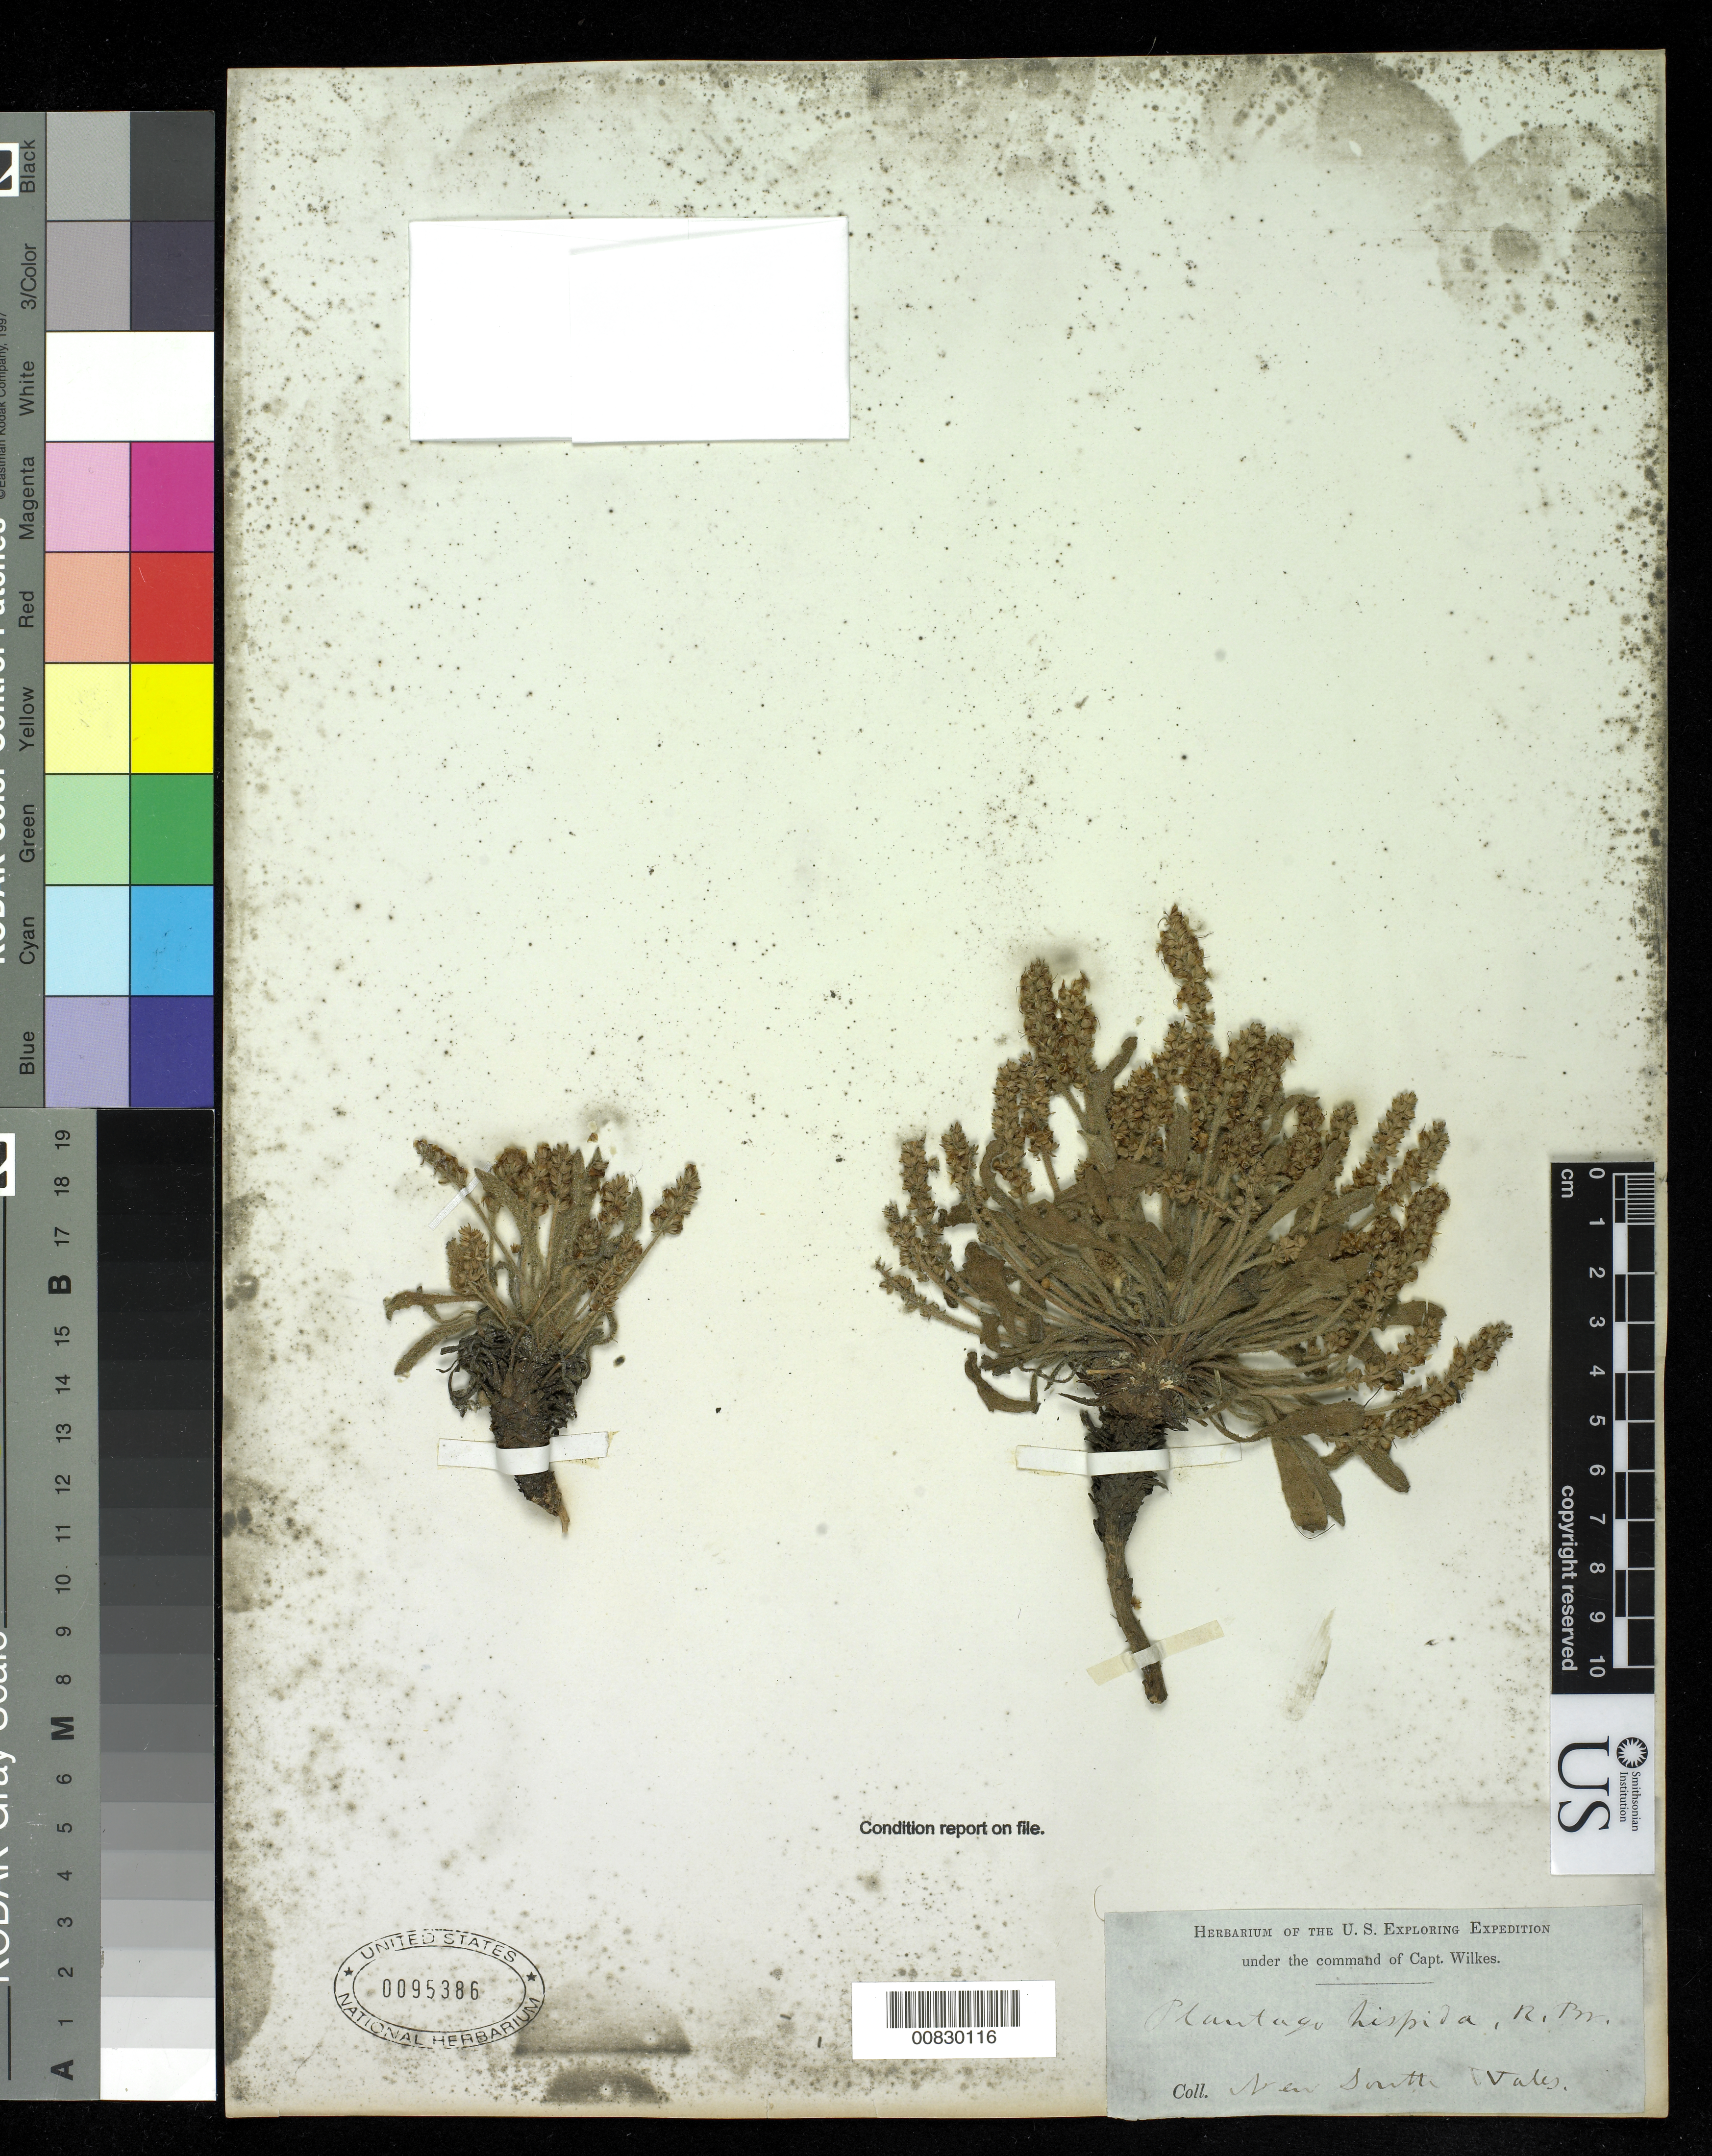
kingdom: Plantae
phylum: Tracheophyta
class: Magnoliopsida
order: Lamiales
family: Plantaginaceae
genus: Plantago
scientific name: Plantago hispida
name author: R. Br.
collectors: Wilkes Explor. Exped.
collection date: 1838/1842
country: Australia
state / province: New South Wales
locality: New South Wales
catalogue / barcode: US 95386